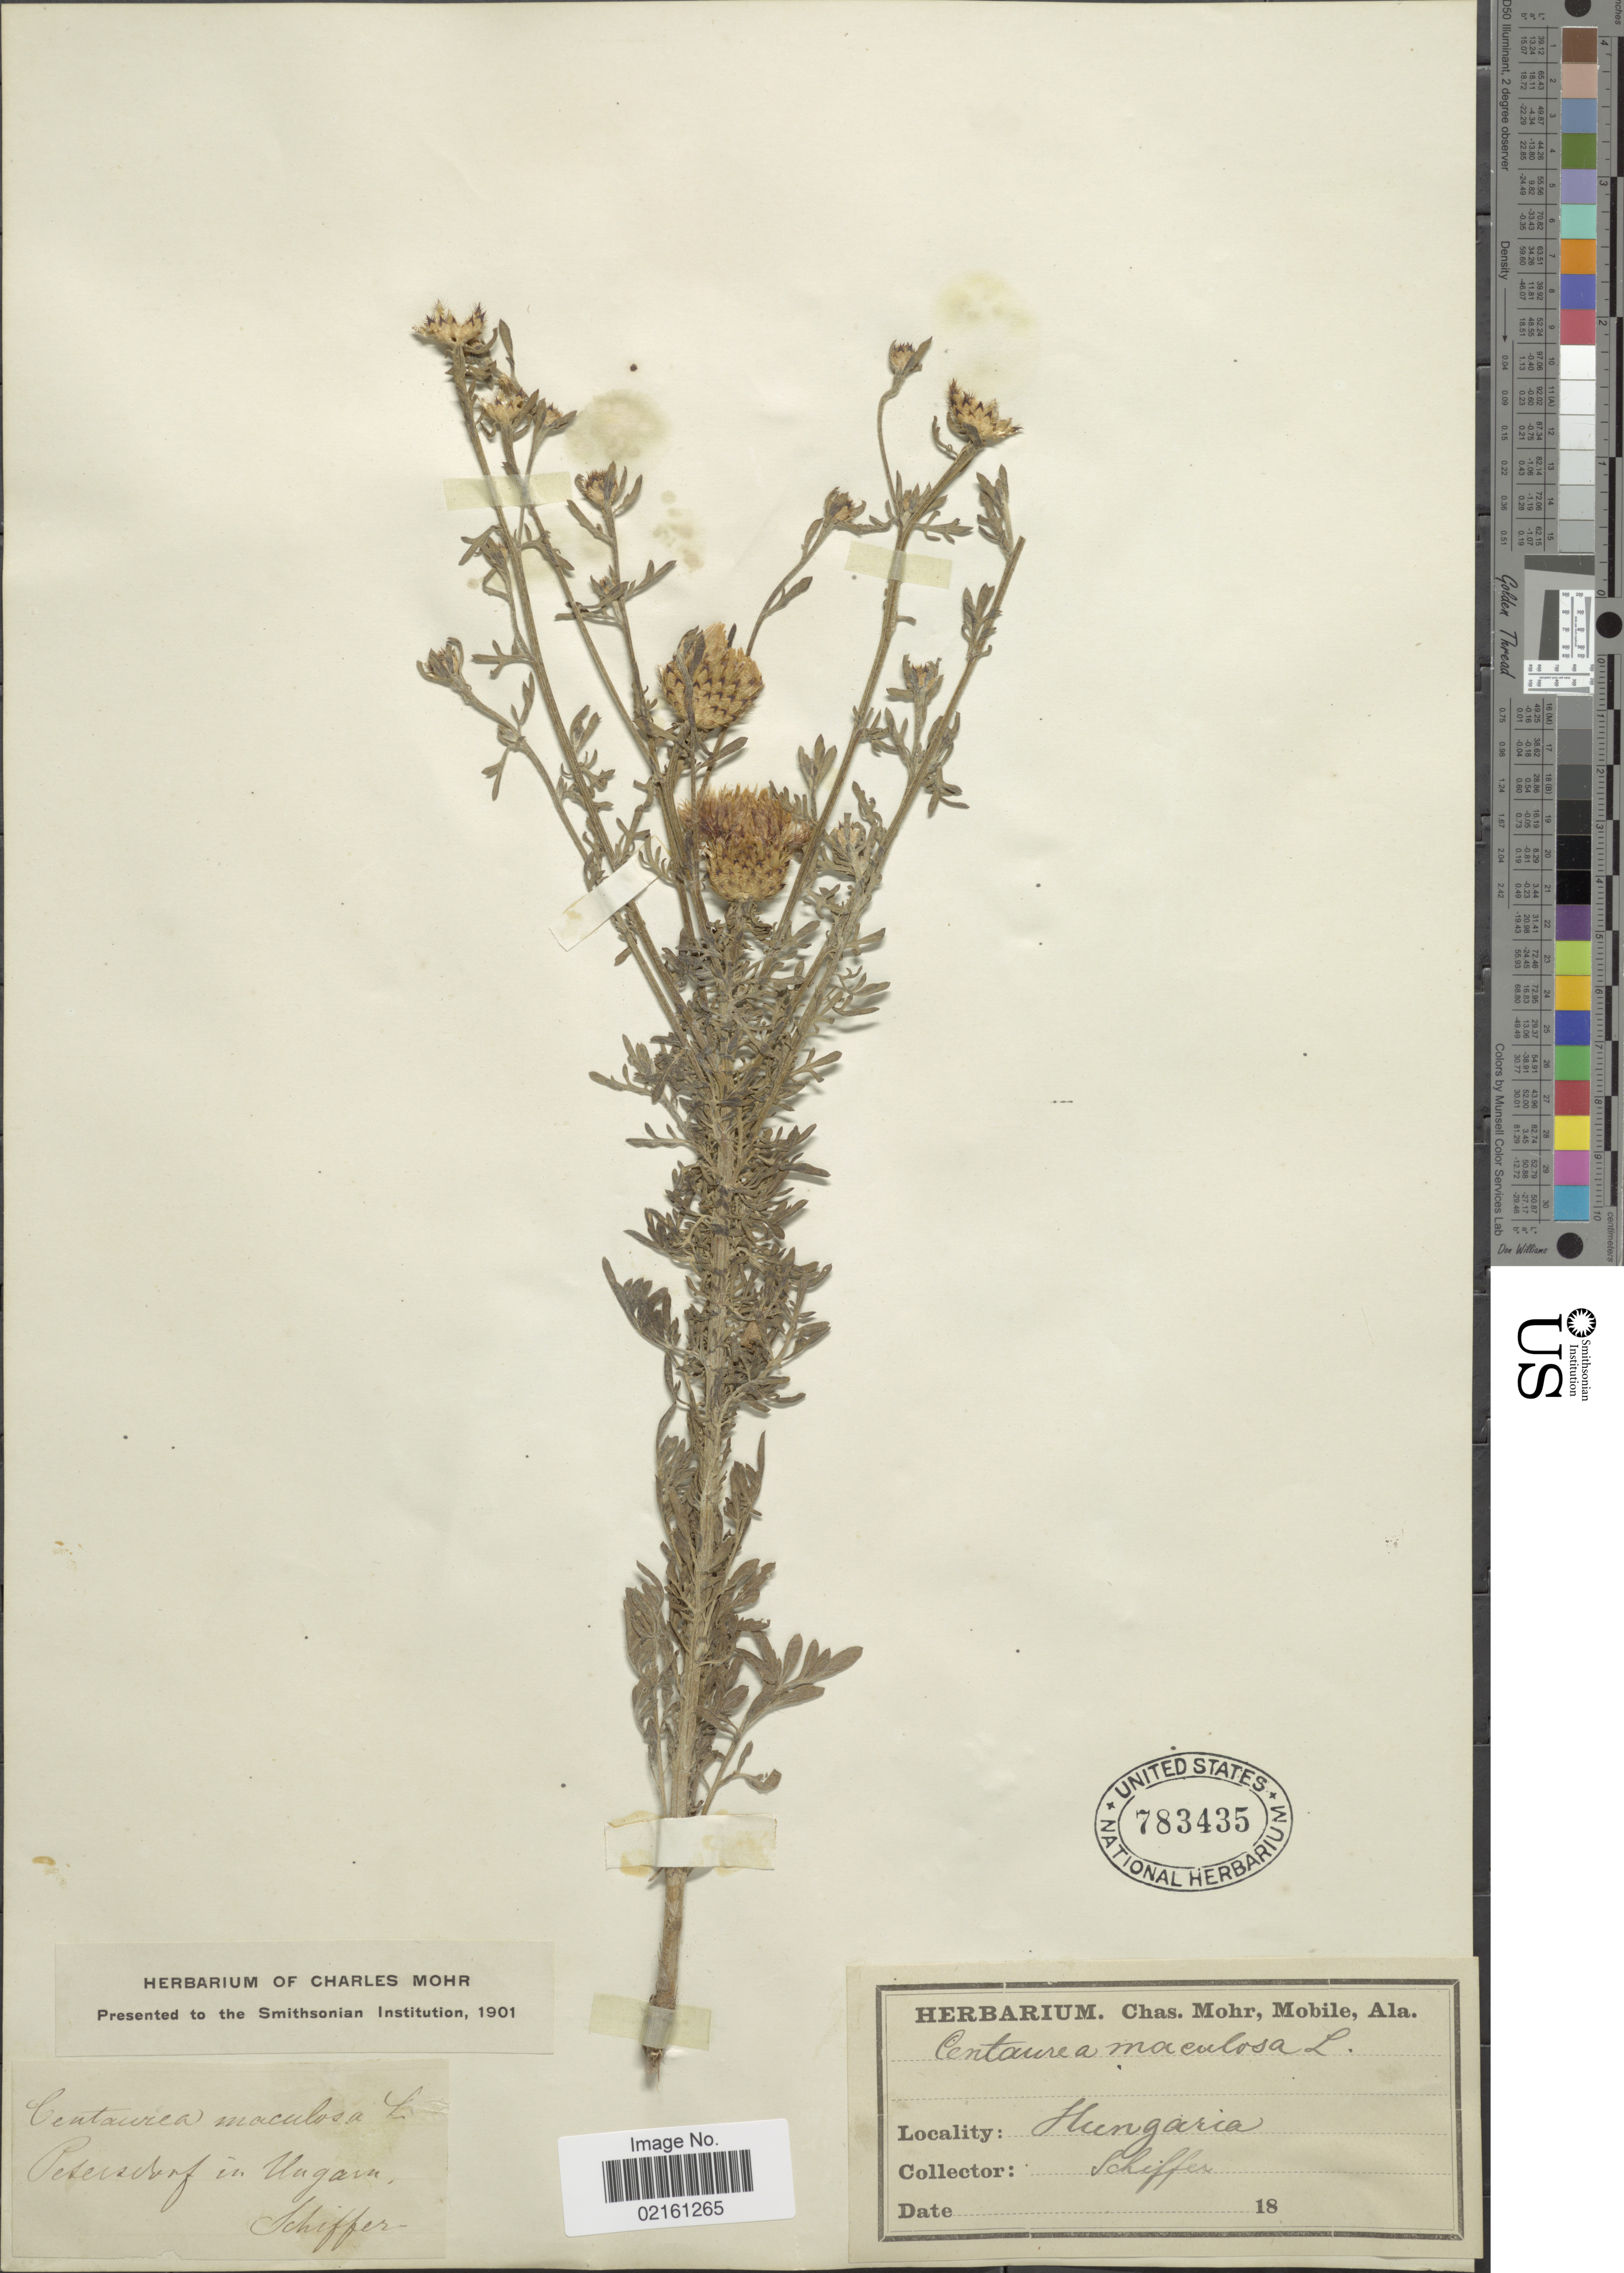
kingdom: Plantae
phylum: Tracheophyta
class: Magnoliopsida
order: Asterales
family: Asteraceae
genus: Centaurea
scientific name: Centaurea stoebe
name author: L.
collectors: Schiffer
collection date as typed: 18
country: Hungary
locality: Petersdorf in Ungaru [interpreted]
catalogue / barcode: US 783435